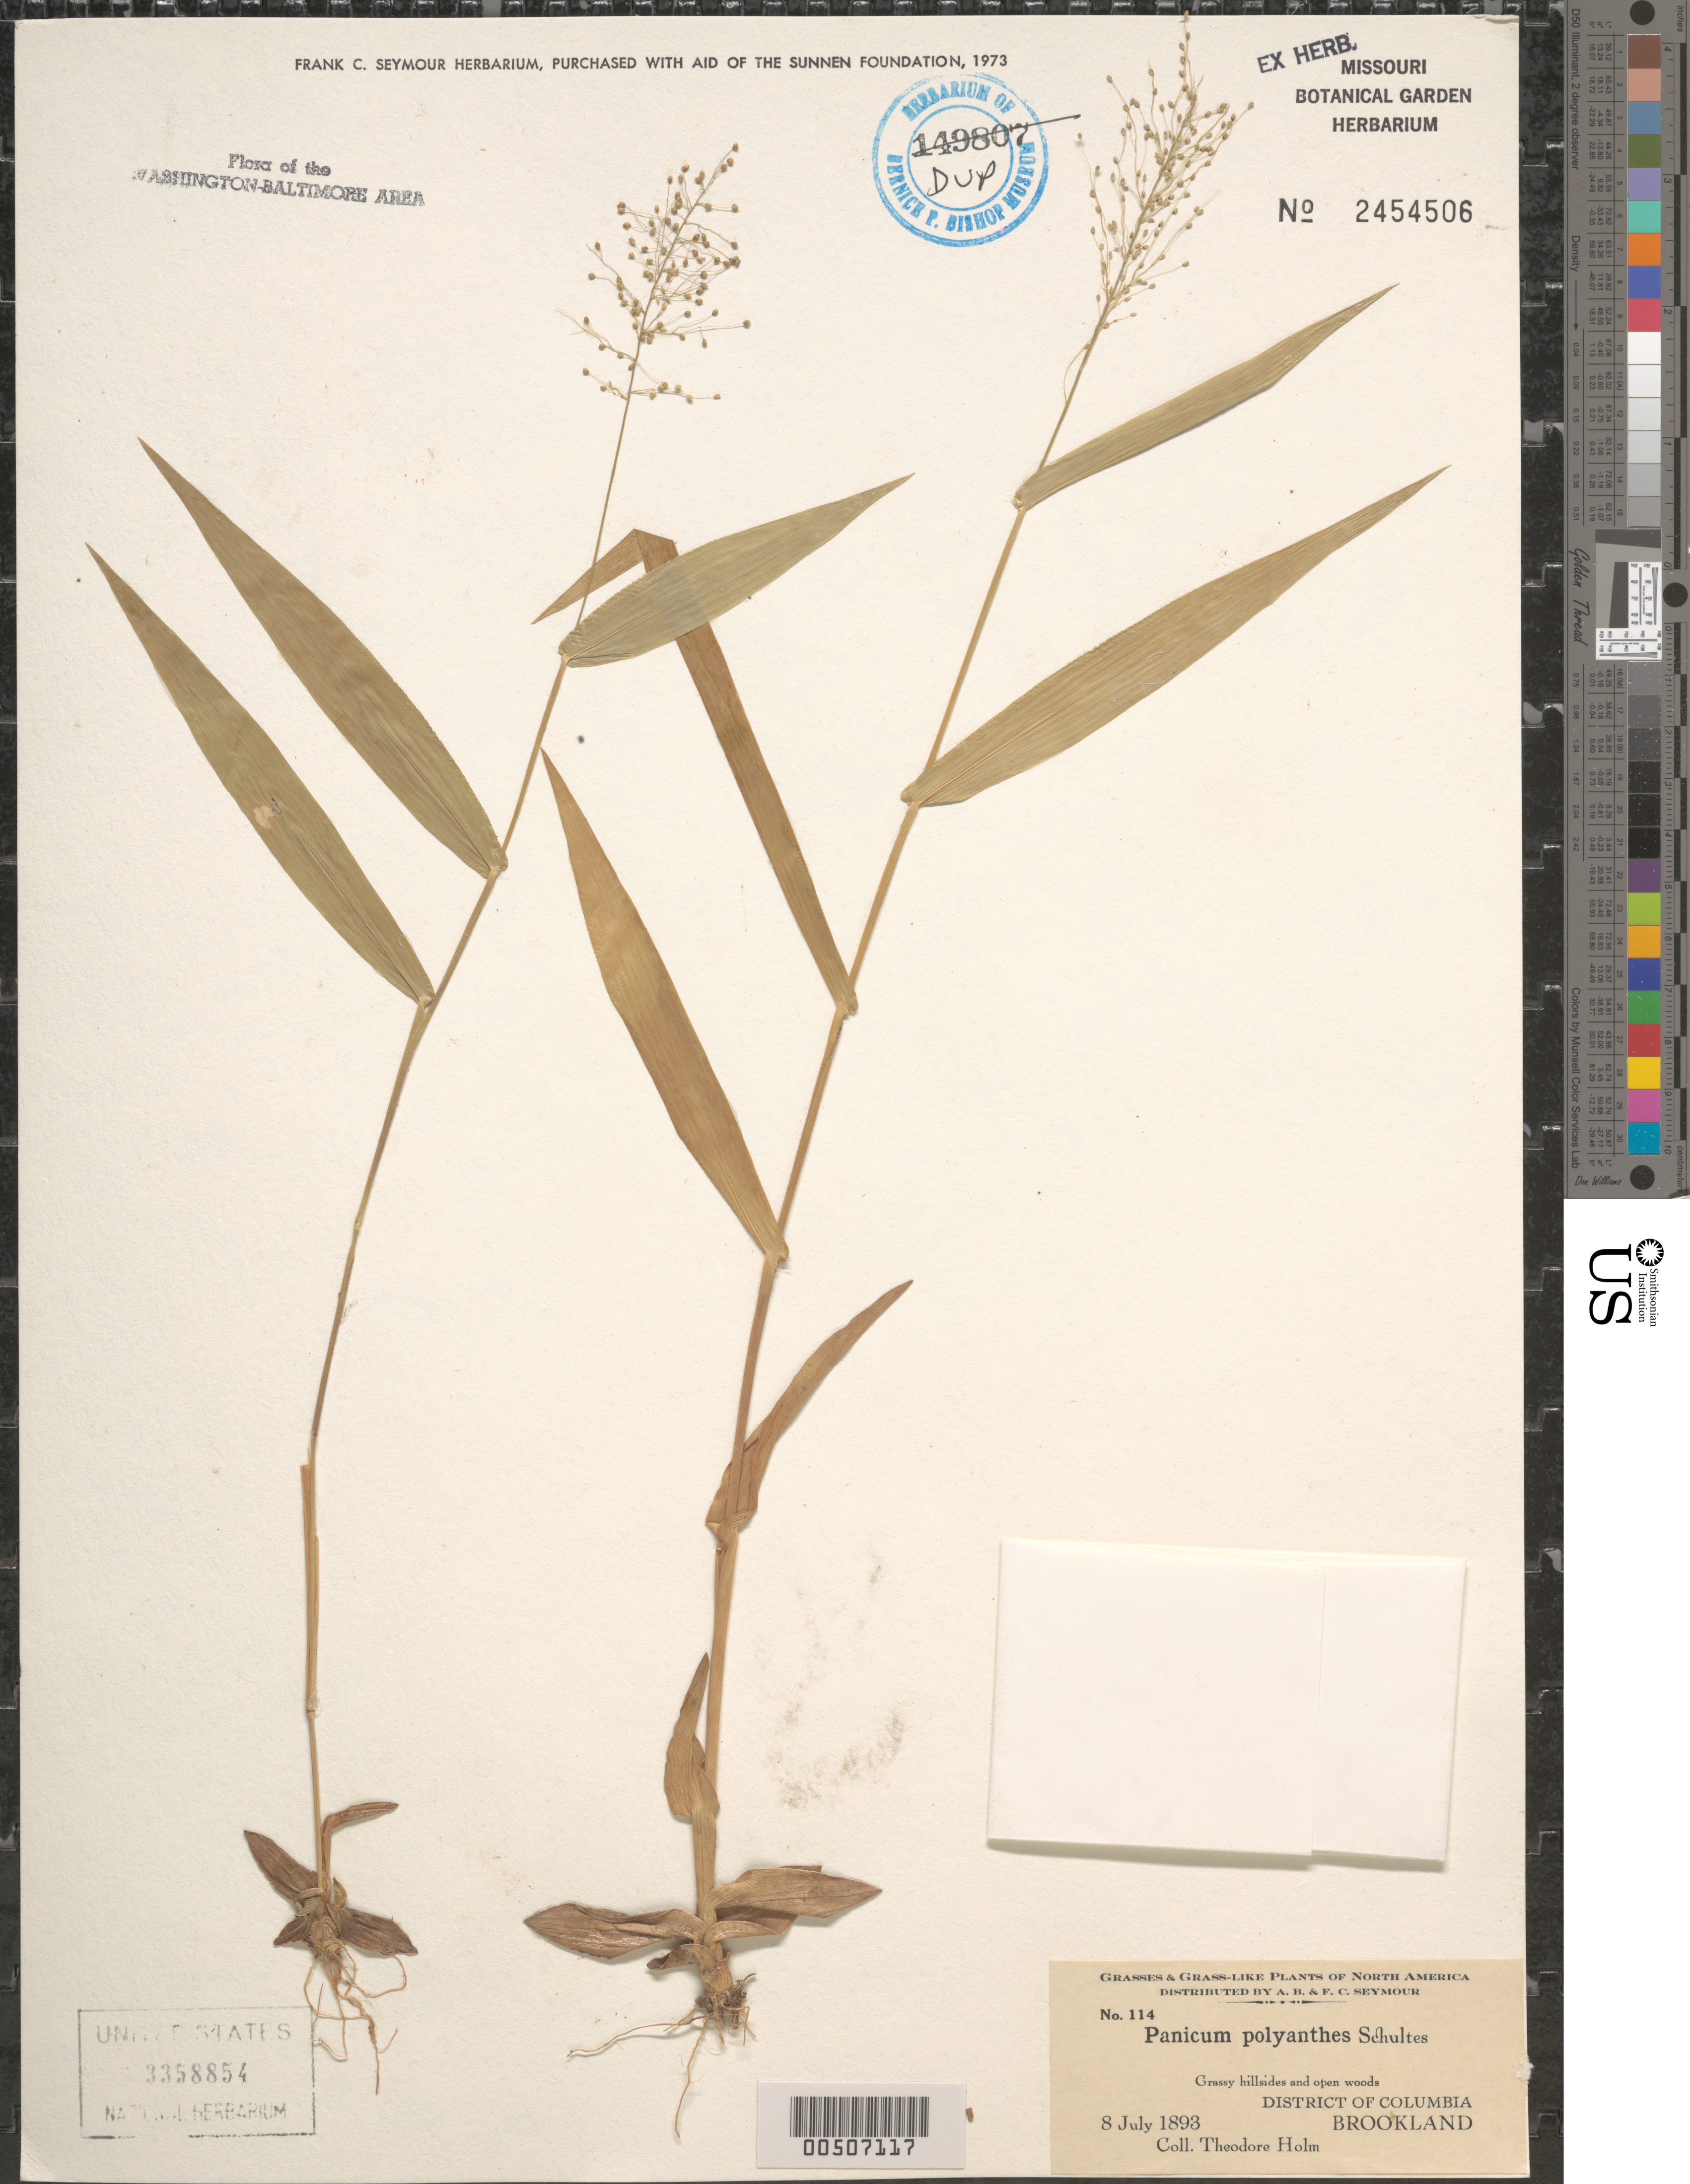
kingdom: Plantae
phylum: Tracheophyta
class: Liliopsida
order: Poales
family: Poaceae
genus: Dichanthelium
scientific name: Dichanthelium sphaerocarpon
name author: (Elliott) Gould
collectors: T. Holm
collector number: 114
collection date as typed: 08 Jul 1893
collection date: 1893-07-08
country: United States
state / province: District of Columbia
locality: Brookland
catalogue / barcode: US 3358854